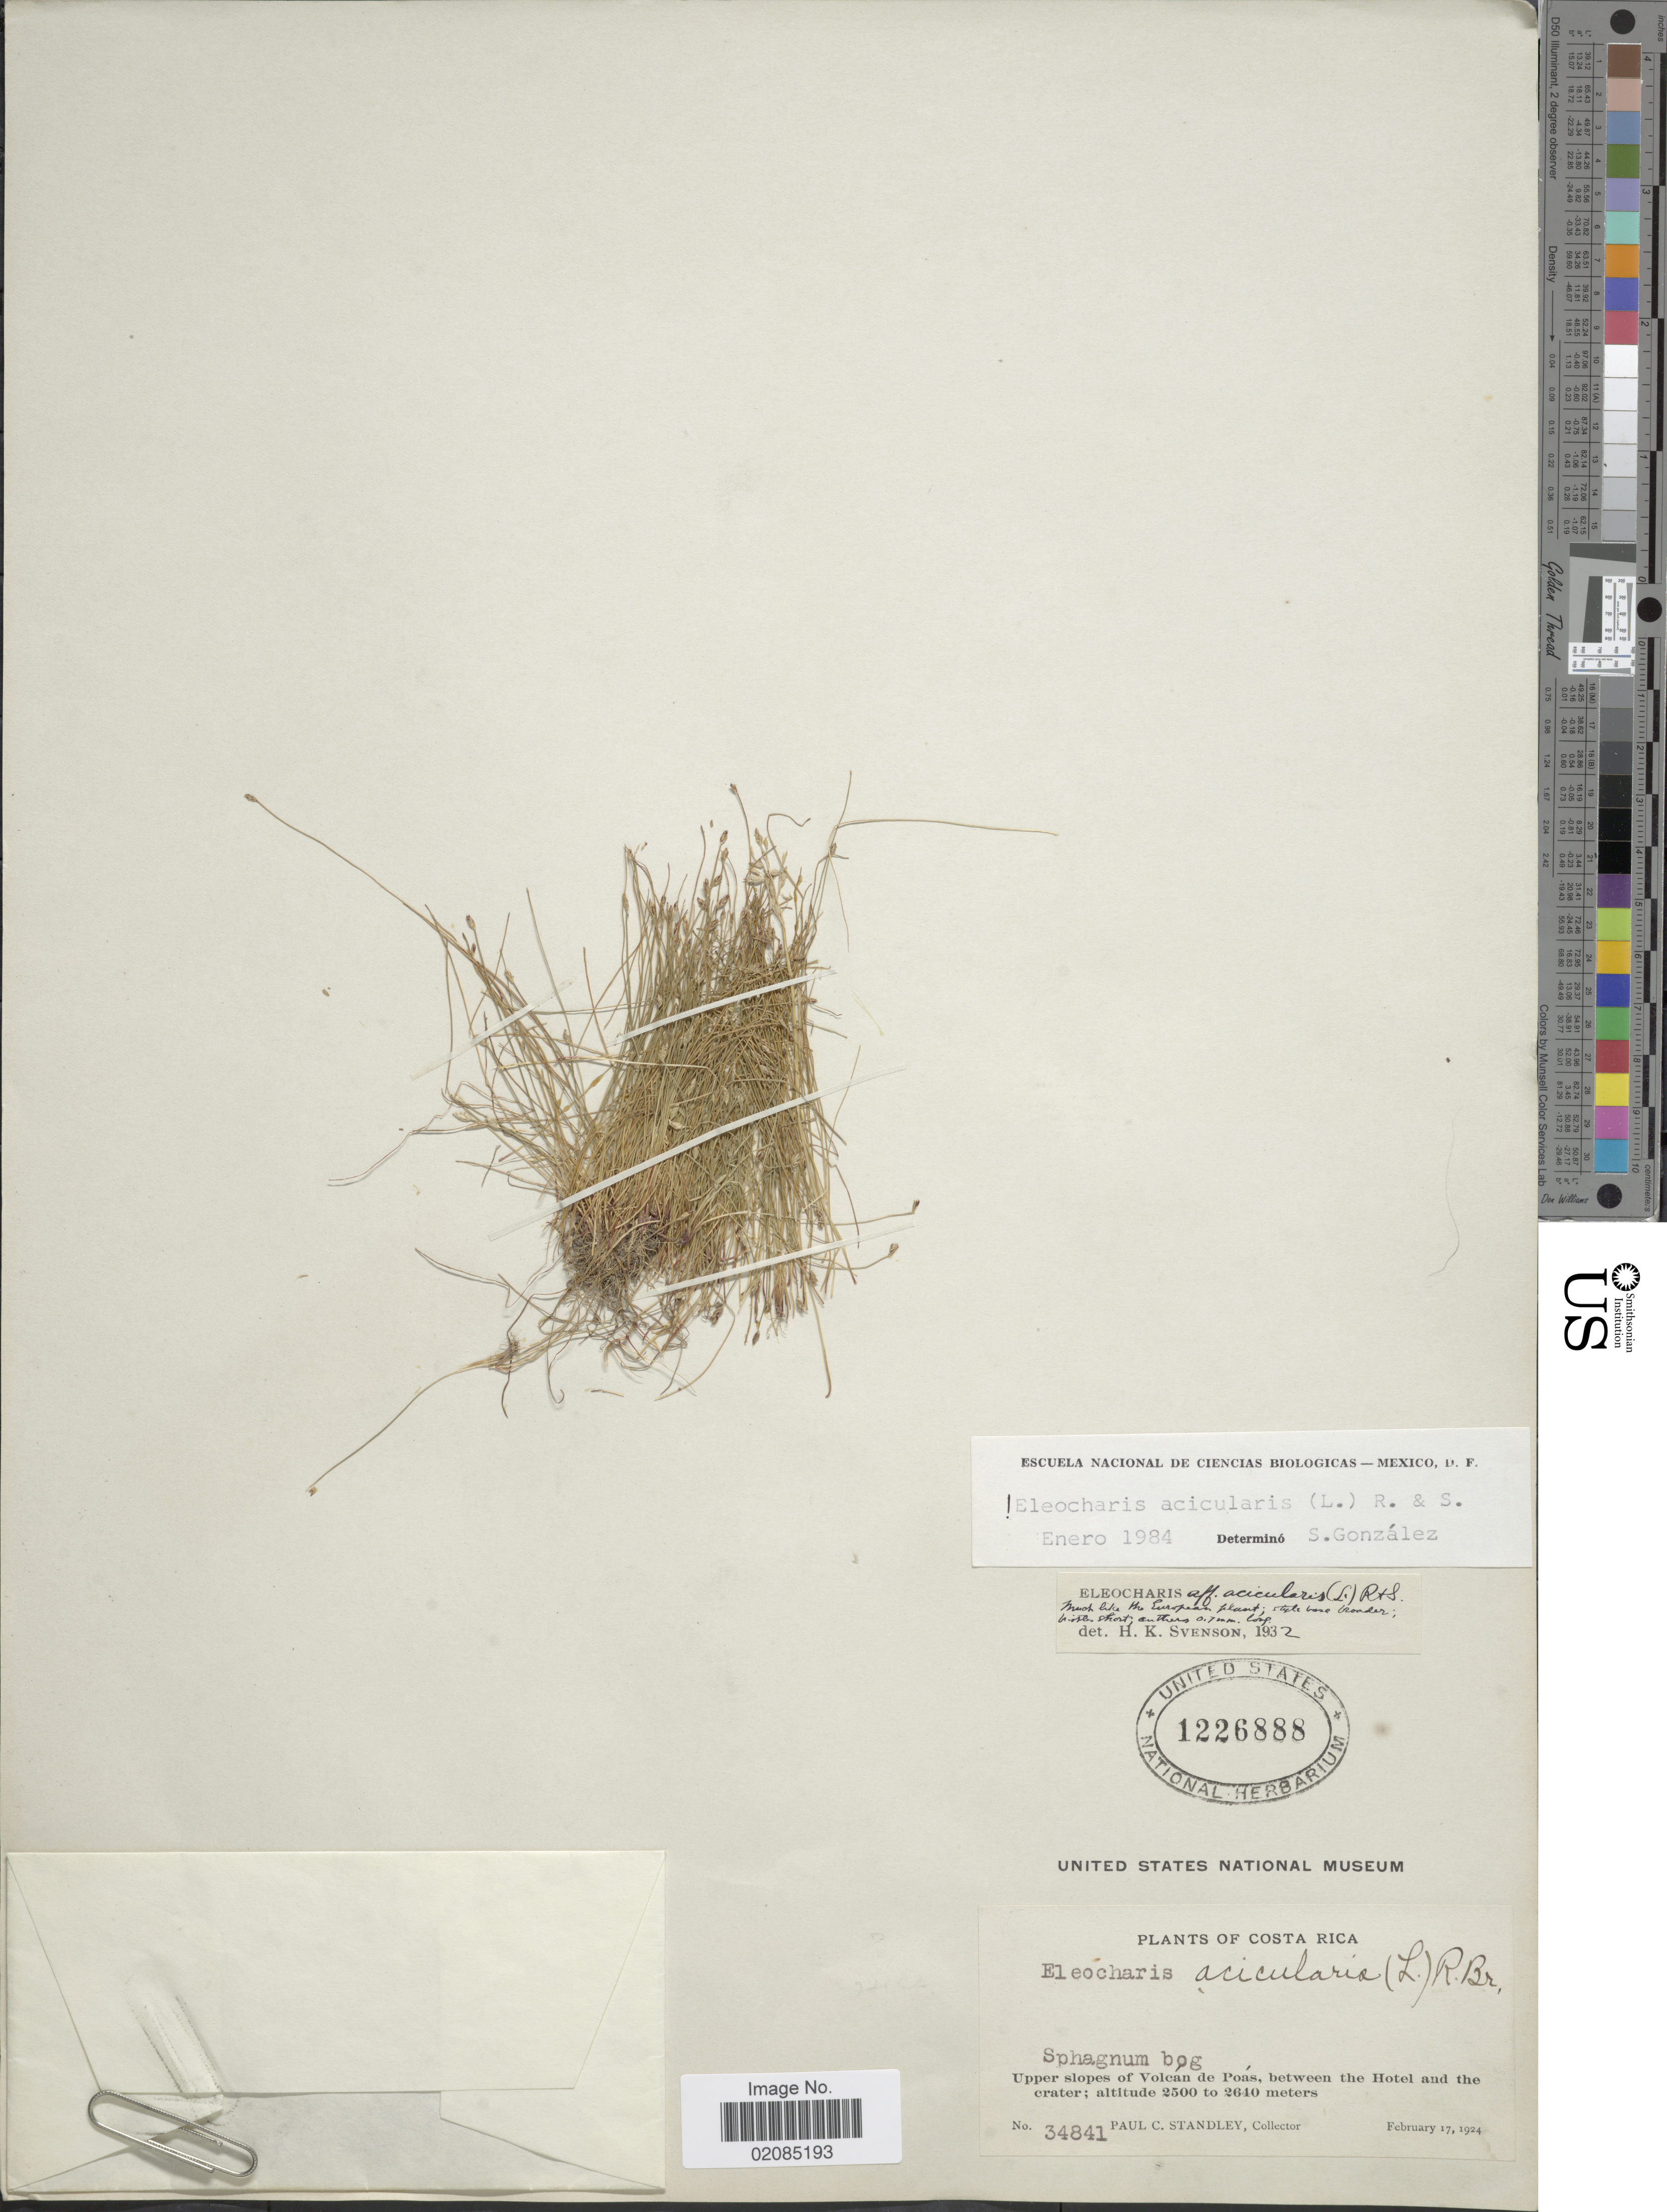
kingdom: Plantae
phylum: Tracheophyta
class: Liliopsida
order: Poales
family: Cyperaceae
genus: Eleocharis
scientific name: Eleocharis acicularis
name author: (L.) Roem. & Schult.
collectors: P. C. Standley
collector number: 34841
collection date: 1924-02-17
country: Costa Rica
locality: Upper slopes of Volcan de Poas, between the Hotel and the crater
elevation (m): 2500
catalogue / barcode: US 1226888